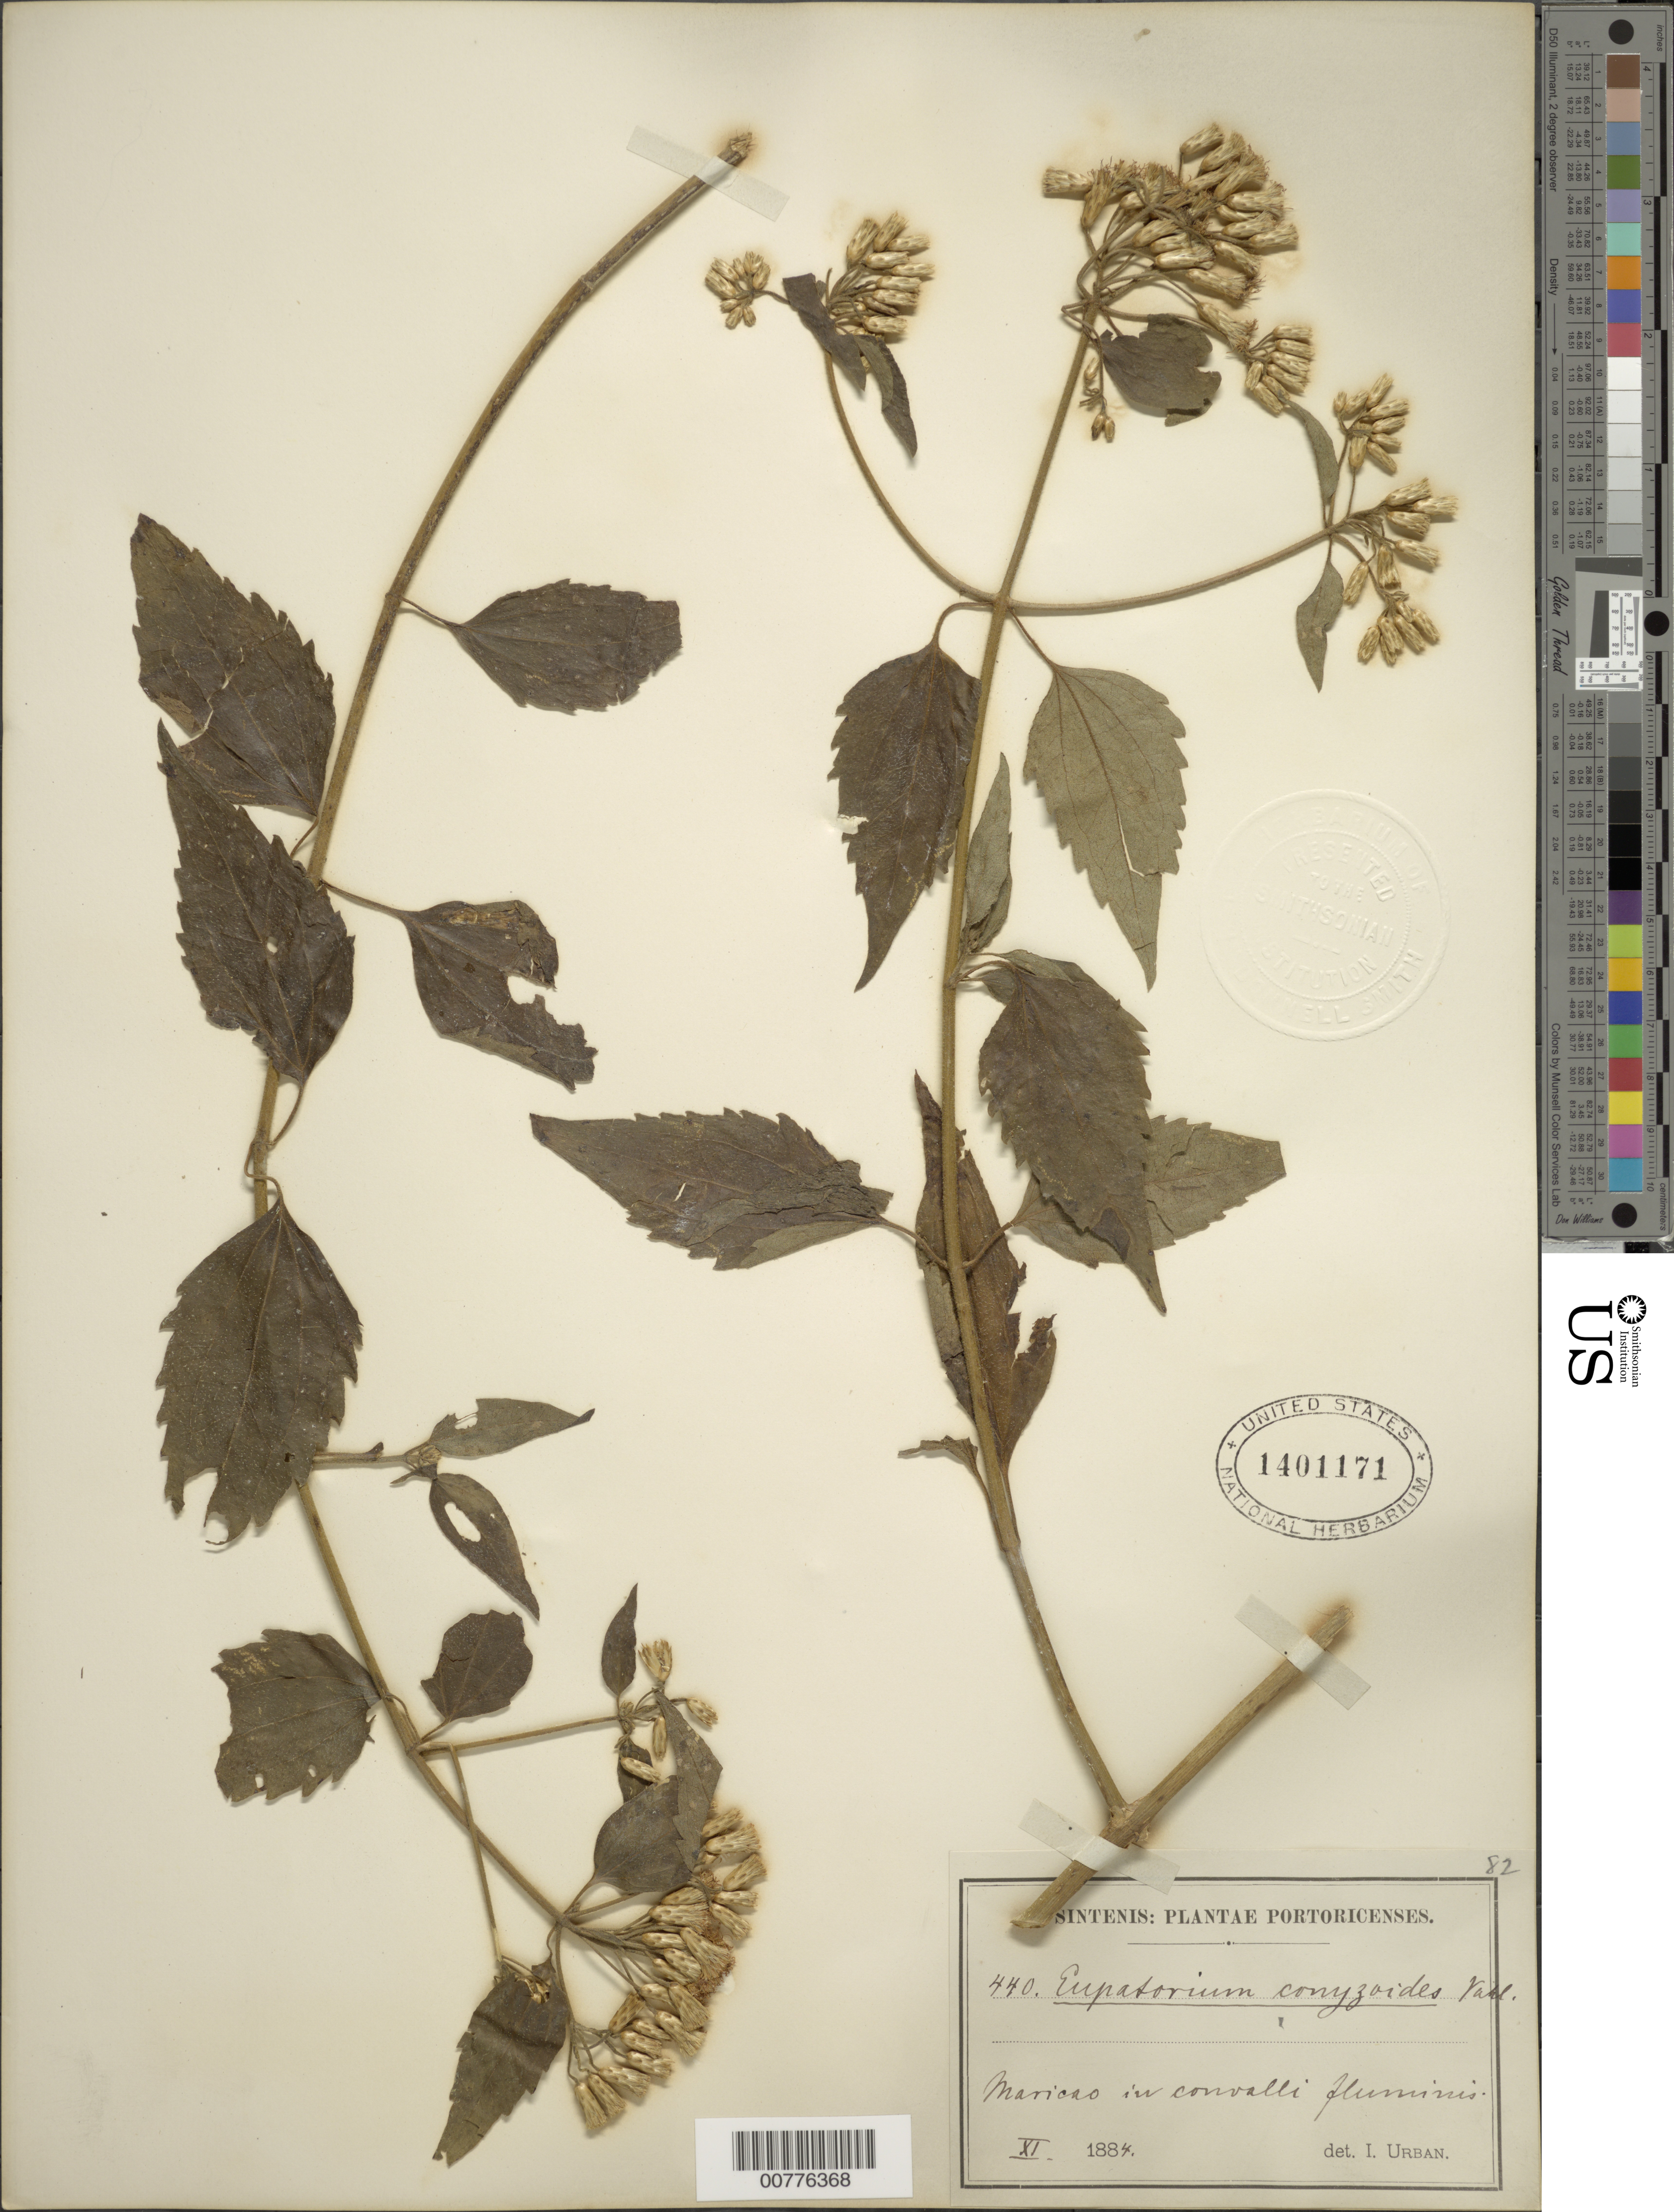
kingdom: Plantae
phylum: Tracheophyta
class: Magnoliopsida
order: Asterales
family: Asteraceae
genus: Chromolaena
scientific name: Chromolaena odorata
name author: (L.) R.M. King & H. Rob.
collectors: P. Sintenis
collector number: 440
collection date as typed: Nov 1884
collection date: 1884-11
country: Puerto Rico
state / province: Maricao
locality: Maricao in convalli fluminis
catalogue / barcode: US 1401171